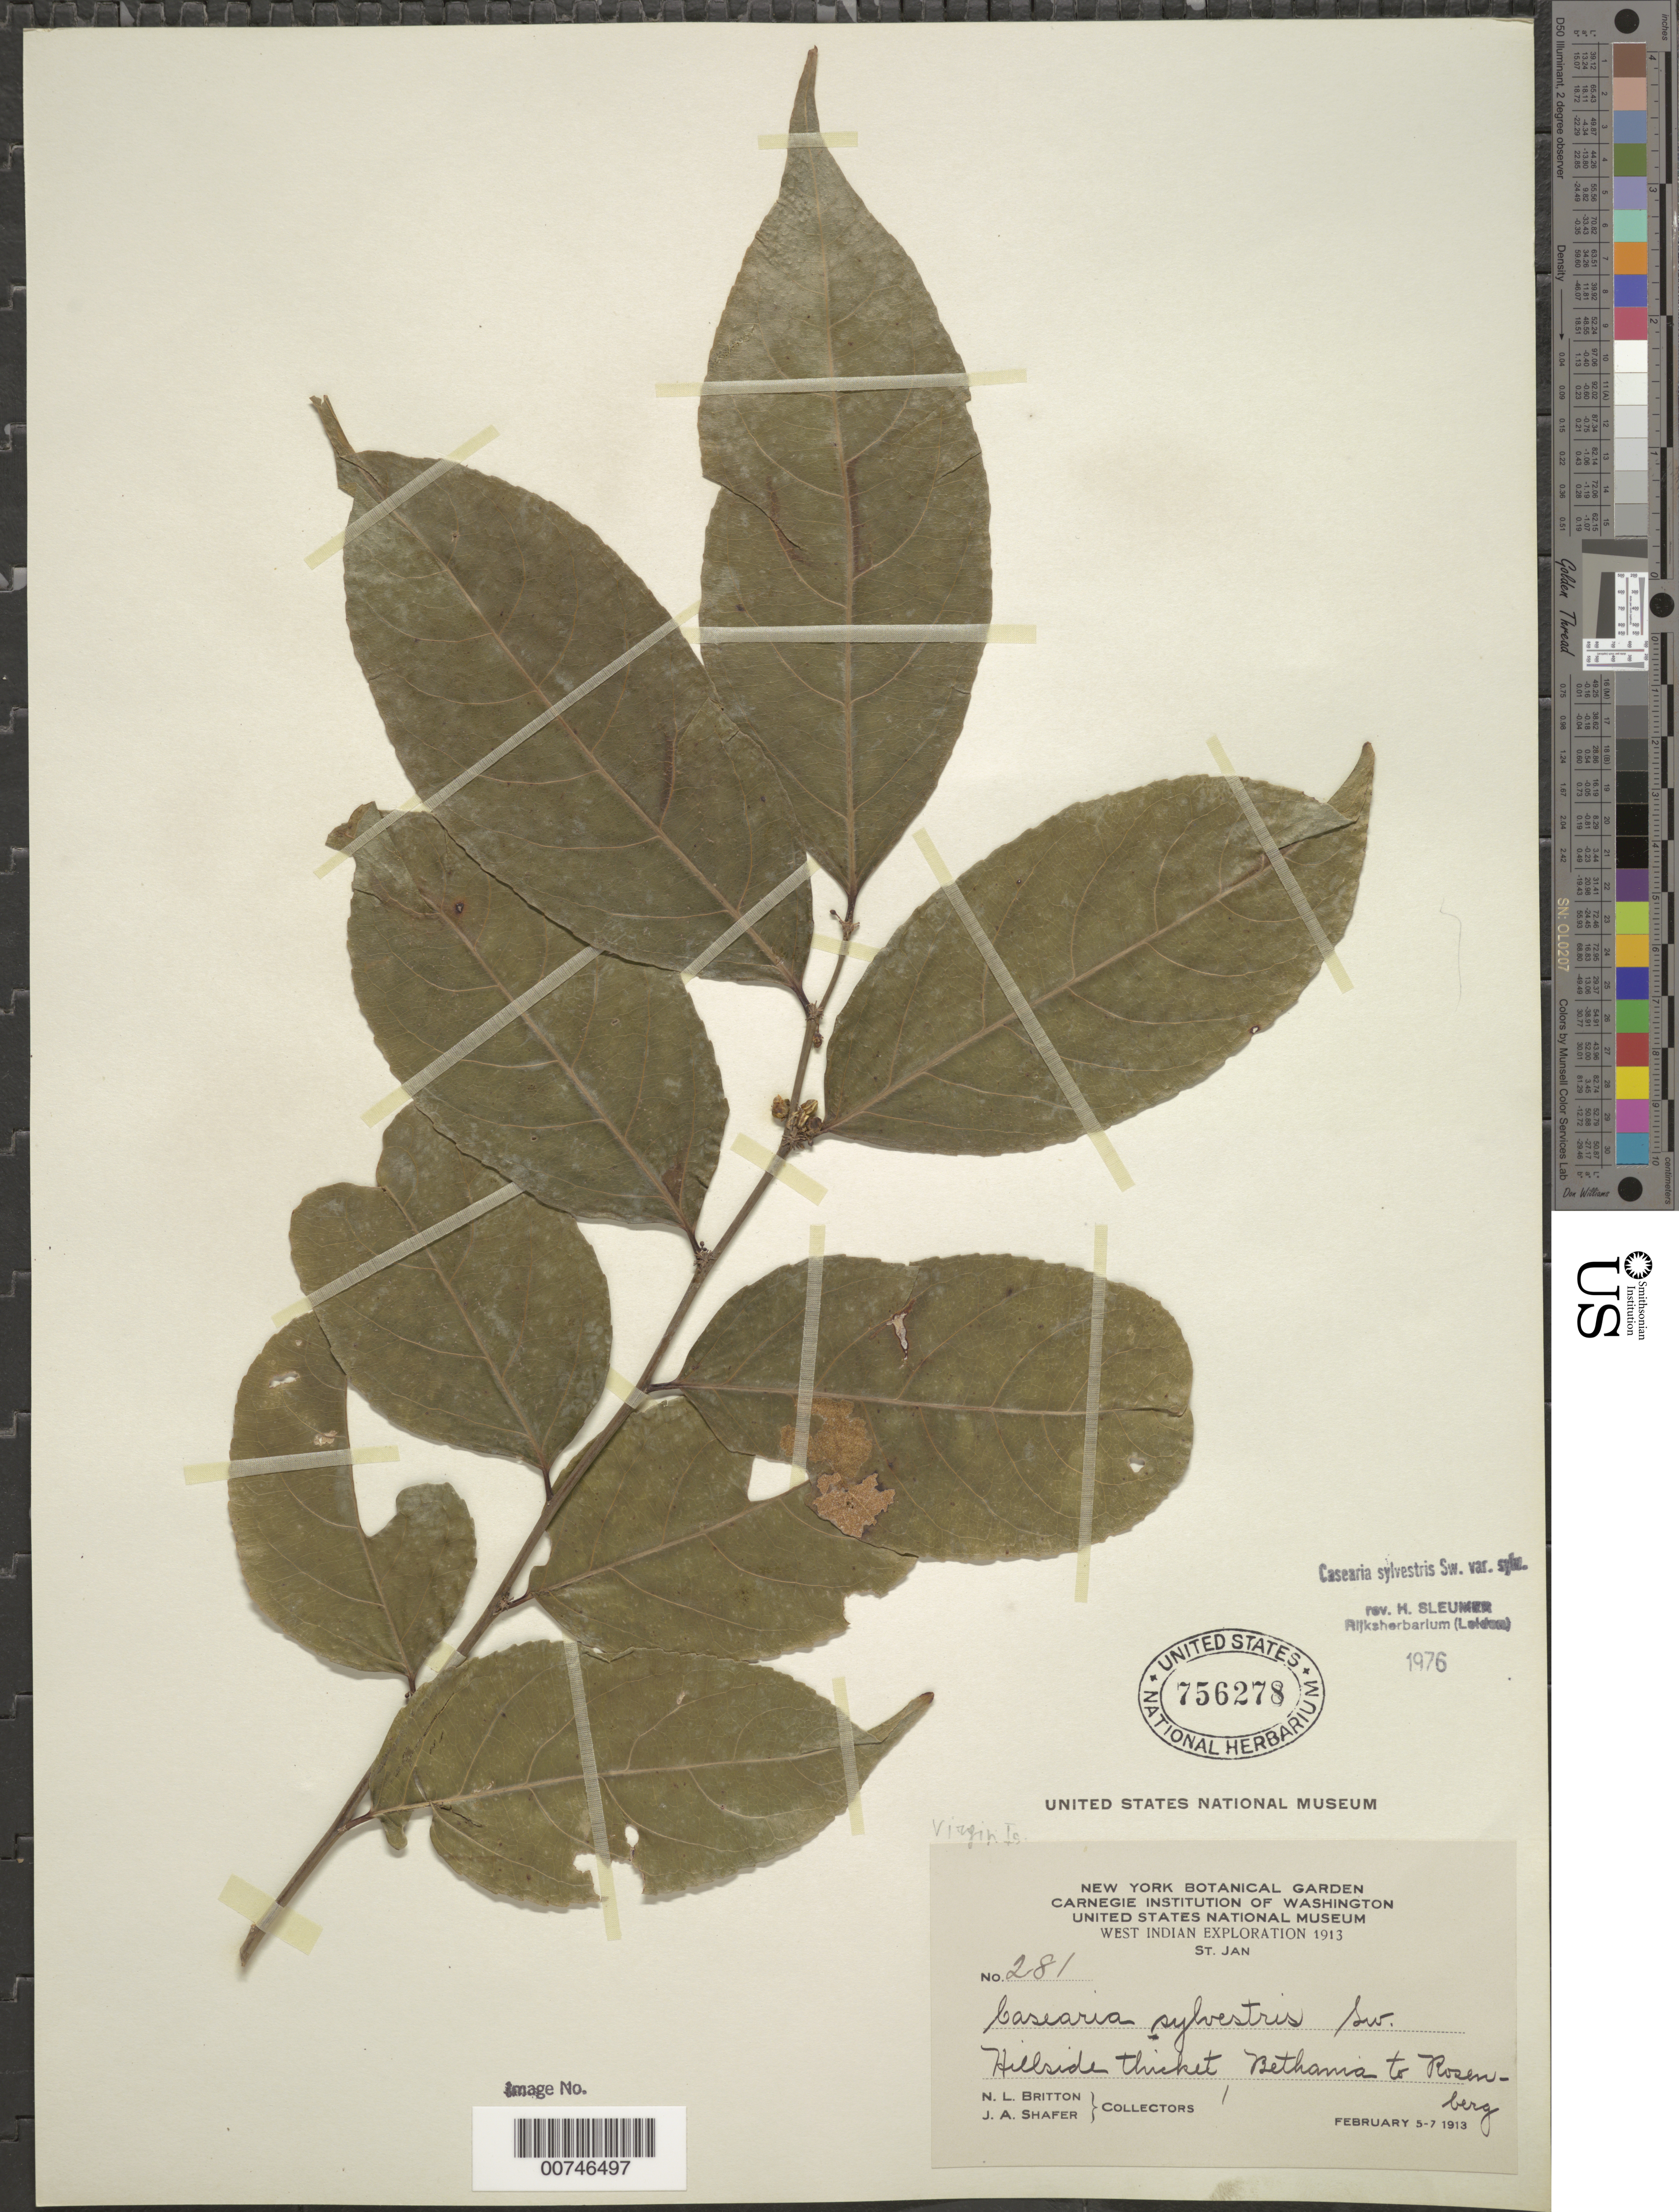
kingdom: Plantae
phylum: Tracheophyta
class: Magnoliopsida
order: Malpighiales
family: Salicaceae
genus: Casearia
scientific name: Casearia sylvestris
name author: Sw.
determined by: Sleumer, H. O.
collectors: N. Britton & J. A. Shafer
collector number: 281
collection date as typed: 05 Feb 1913 to 07 Feb 1913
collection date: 1913-02-05/1913-02-07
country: U.S. Virgin Islands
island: St. John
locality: Bethania to Rosenberg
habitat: Hillside thicket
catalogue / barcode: US 756278